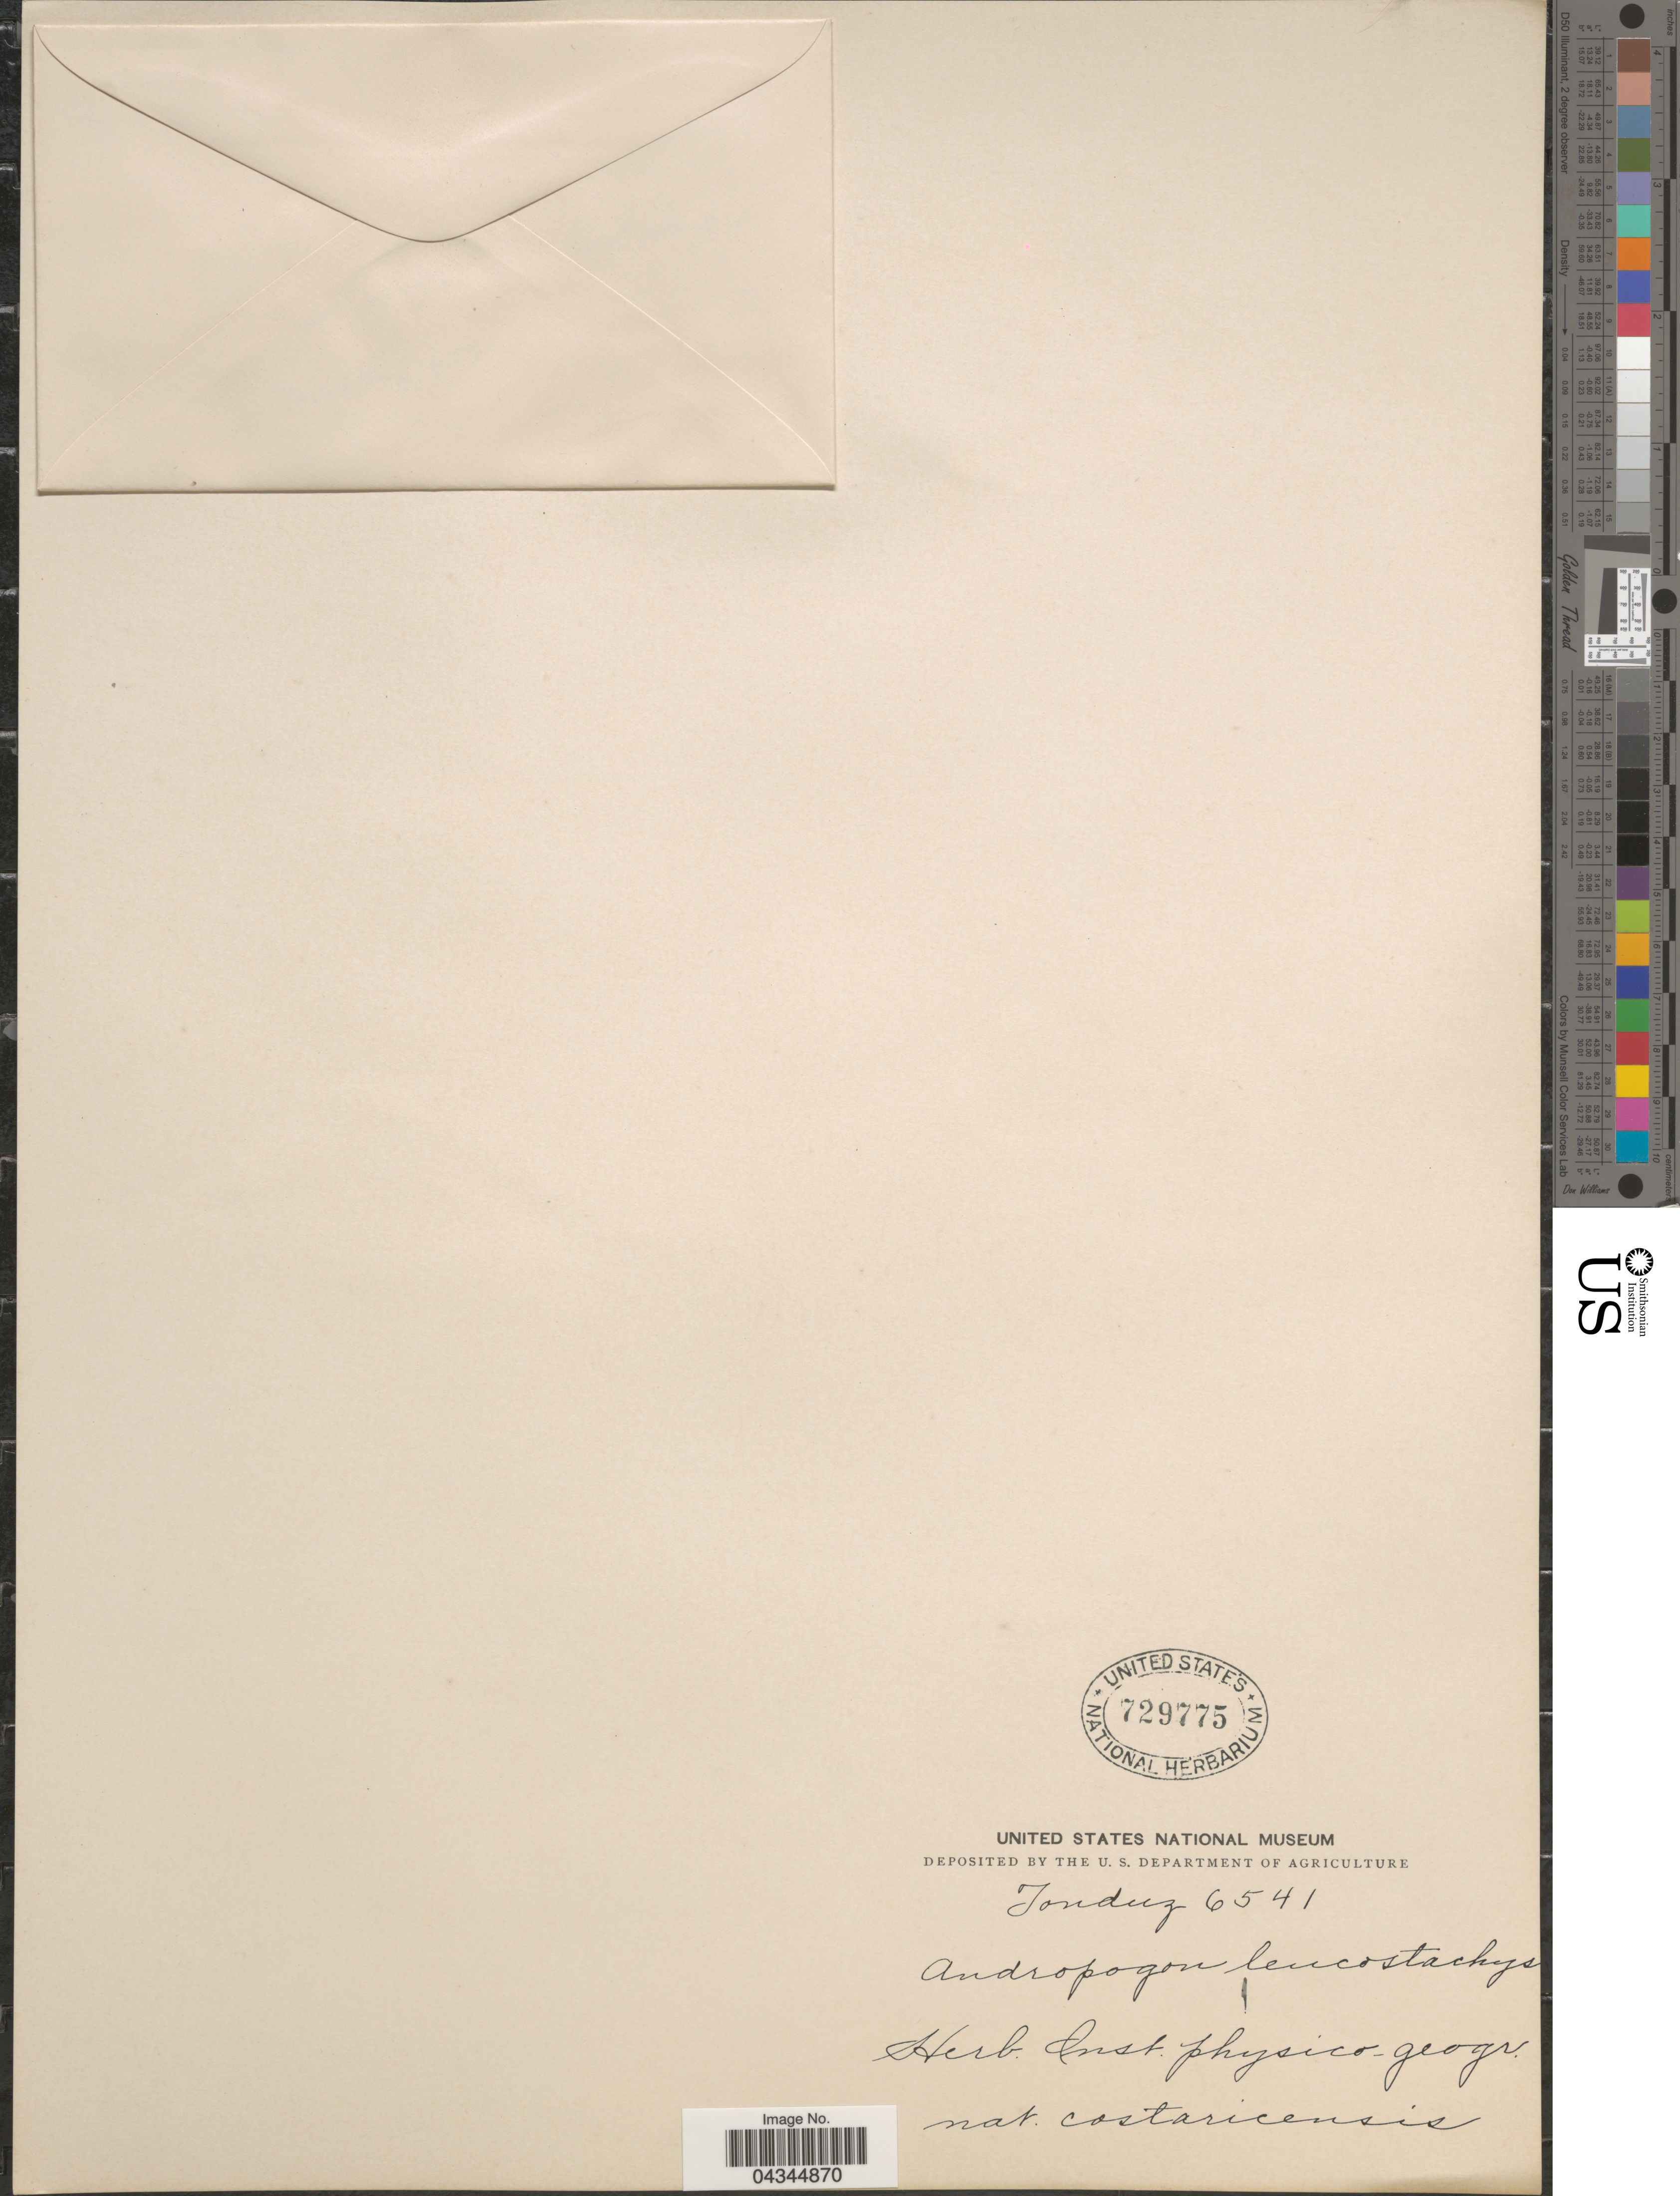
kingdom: Plantae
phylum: Tracheophyta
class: Liliopsida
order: Poales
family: Poaceae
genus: Andropogon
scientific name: Andropogon leucostachyus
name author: Kunth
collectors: Tonduz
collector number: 6541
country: Costa Rica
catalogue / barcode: US 729775